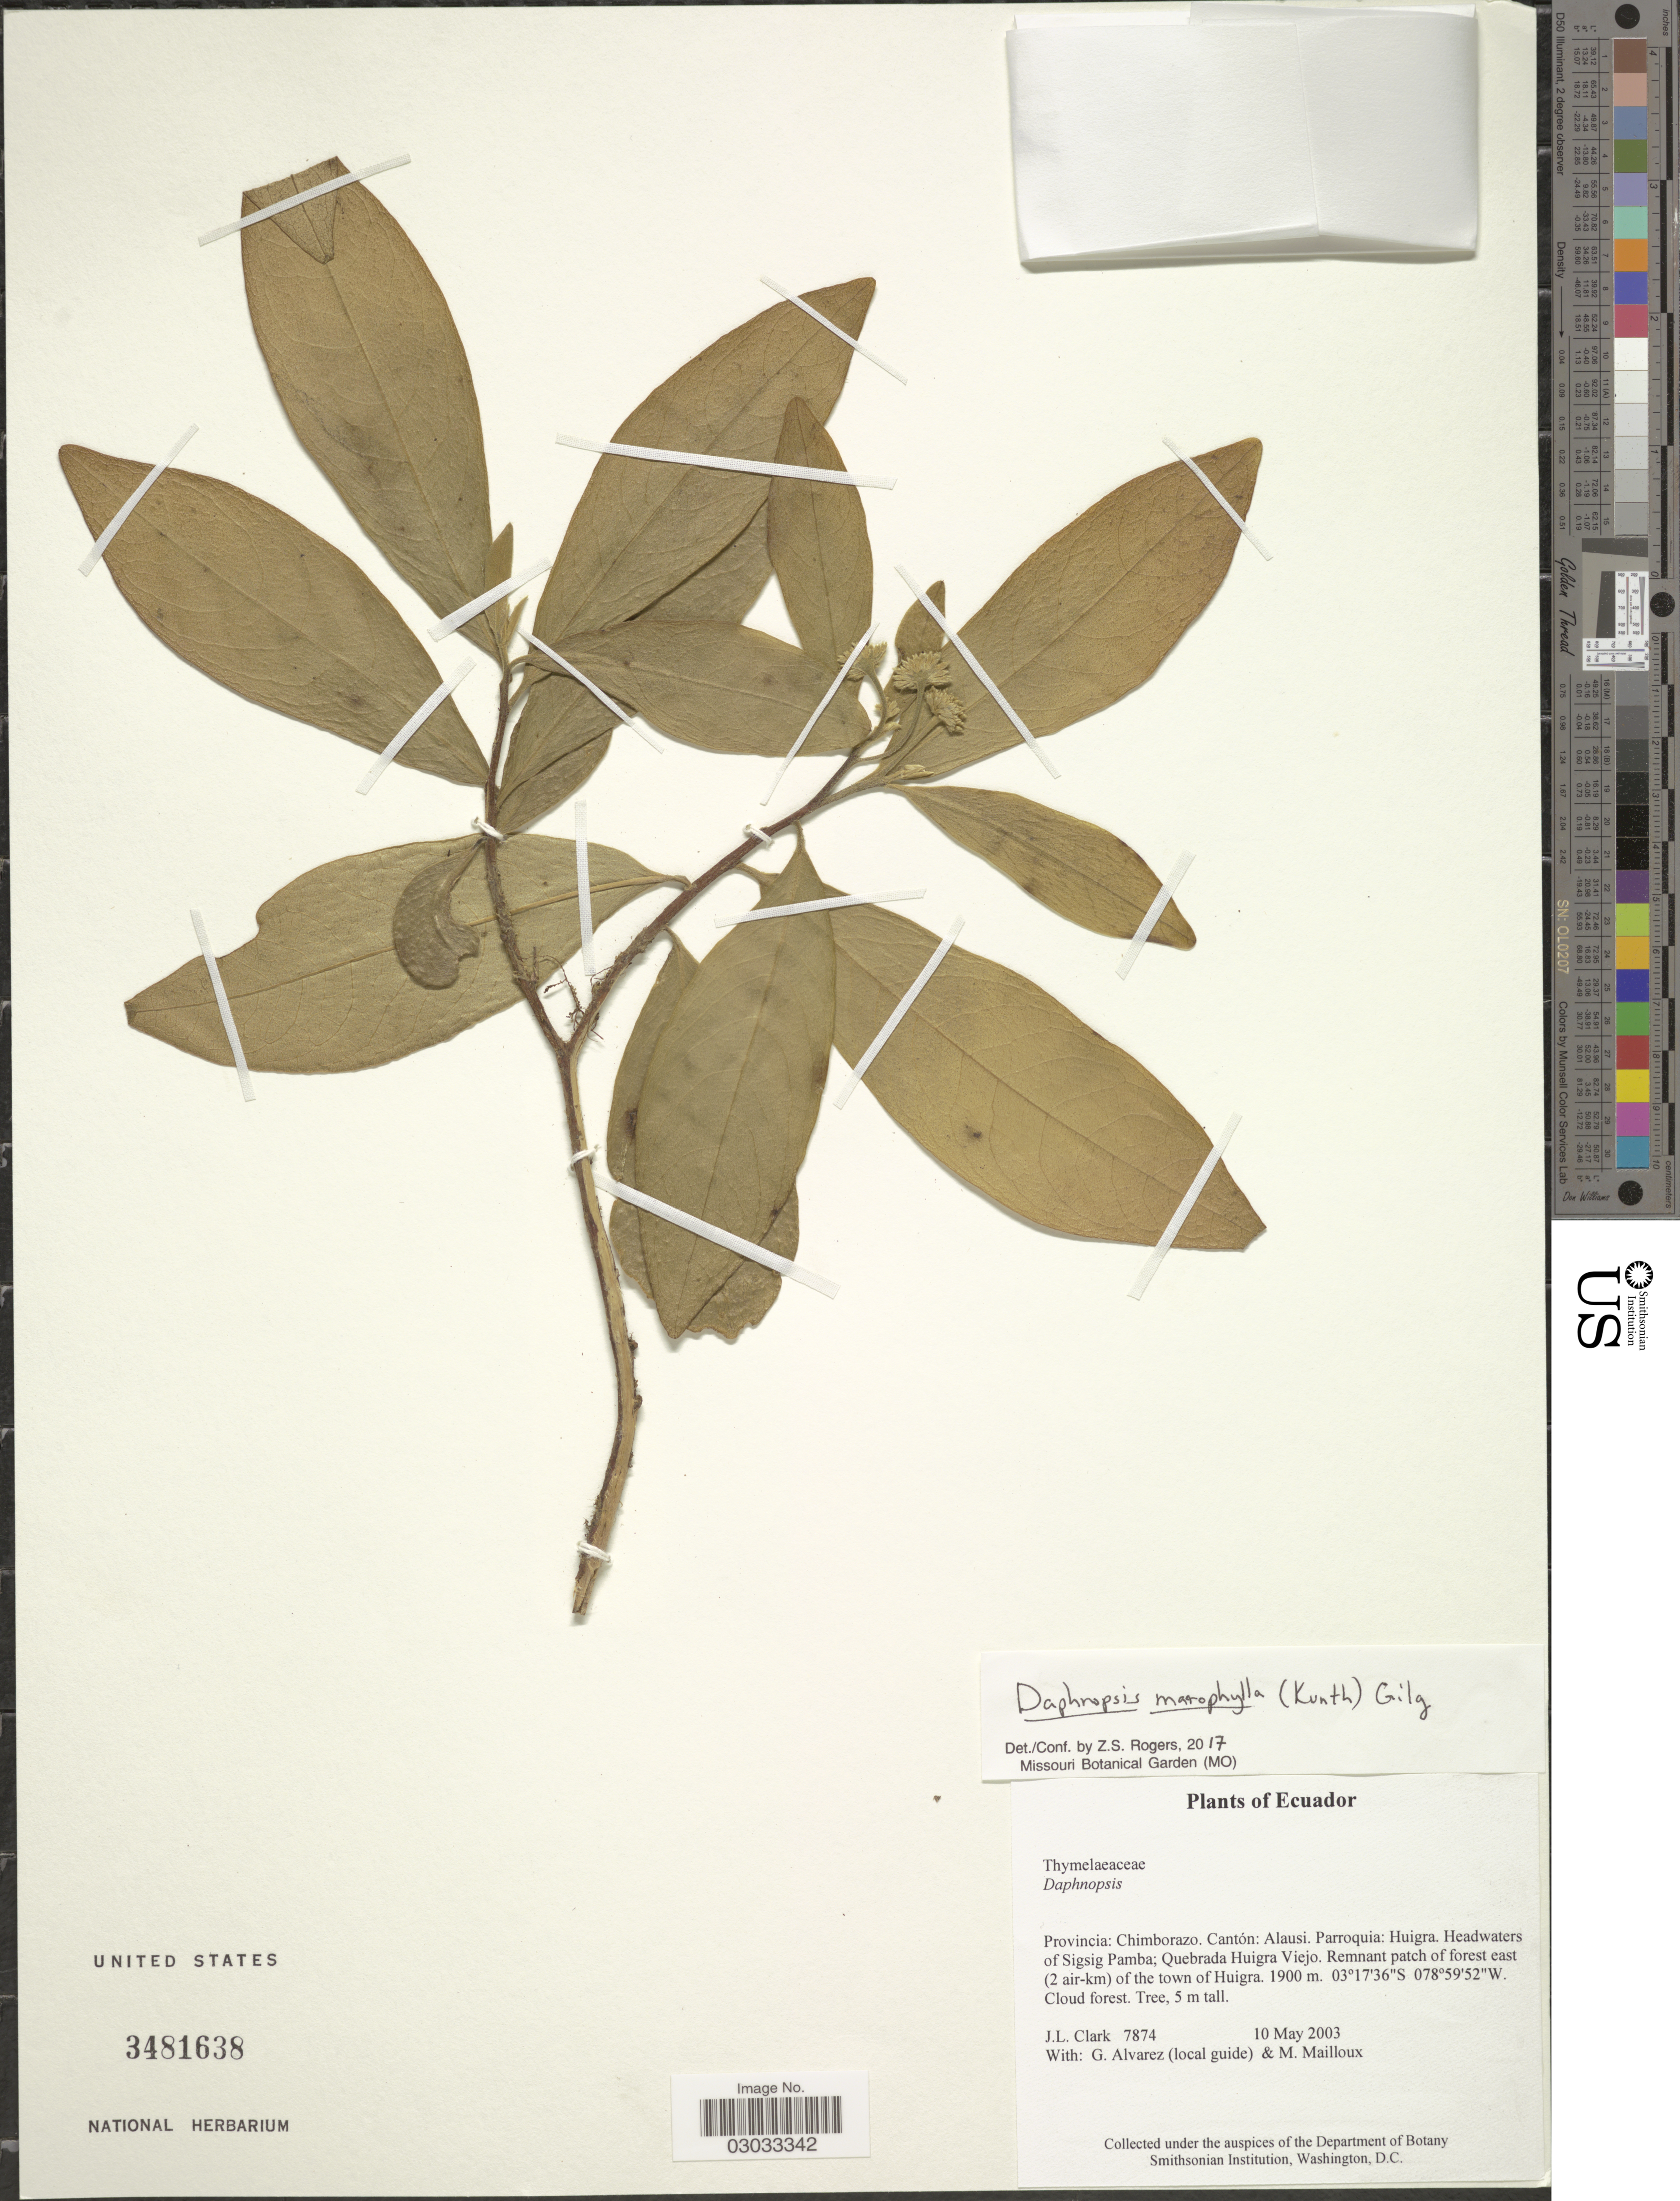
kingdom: Plantae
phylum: Tracheophyta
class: Magnoliopsida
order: Malvales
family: Thymelaeaceae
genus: Daphnopsis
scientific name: Daphnopsis macrophylla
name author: (Kunth) Gilg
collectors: J. L. Clark, G. Alvarez & M. Mailloux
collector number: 7874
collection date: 2003-05-10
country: Ecuador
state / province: Chimborazo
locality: Cantón: Alausi. Parroquia: Huigra. Headwaters of Sigsig Pamba; Quebrada Huigra Viejo. Remnant patch of forest east (2 air-km) of the town of Huigra.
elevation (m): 1900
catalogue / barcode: US 3481638